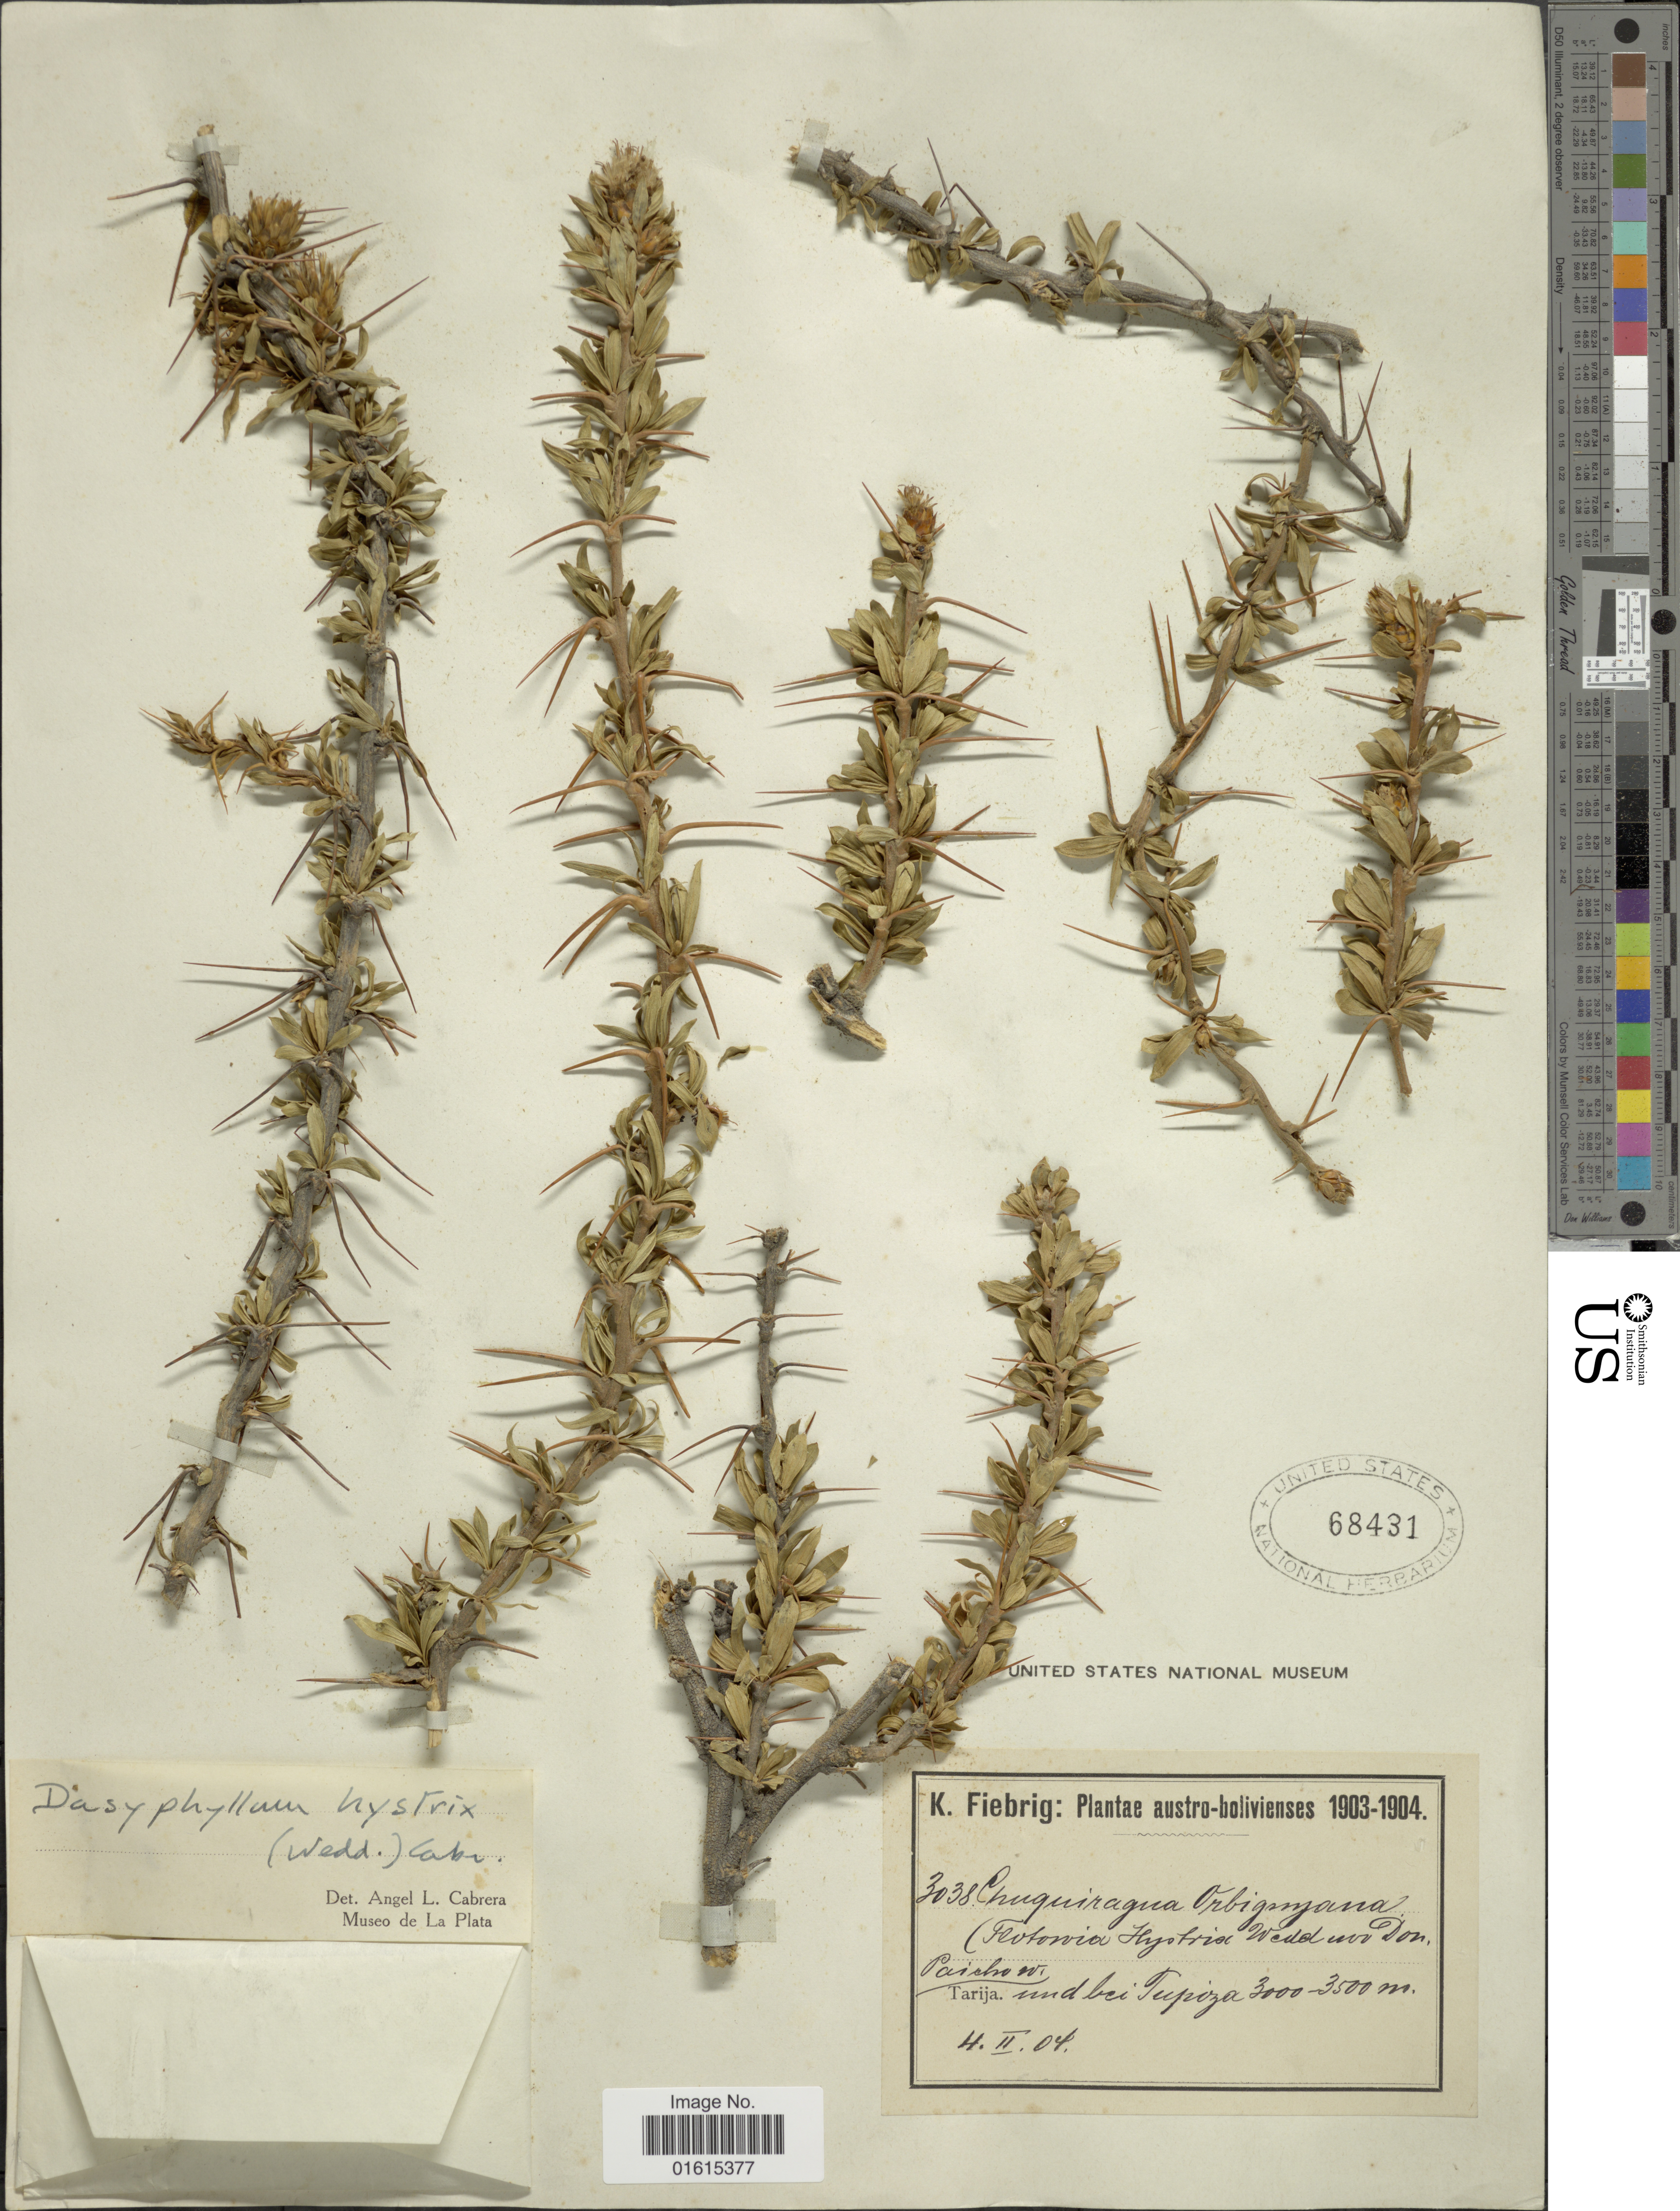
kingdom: Plantae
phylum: Tracheophyta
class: Magnoliopsida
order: Asterales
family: Asteraceae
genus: Dasyphyllum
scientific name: Dasyphyllum hystrix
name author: (Wedd.) Cabrera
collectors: K. Fiebrig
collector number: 3038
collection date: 1904-02-04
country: Bolivia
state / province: Tarija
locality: Tarija, und bei Tupiza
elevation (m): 3000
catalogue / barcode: US 68431